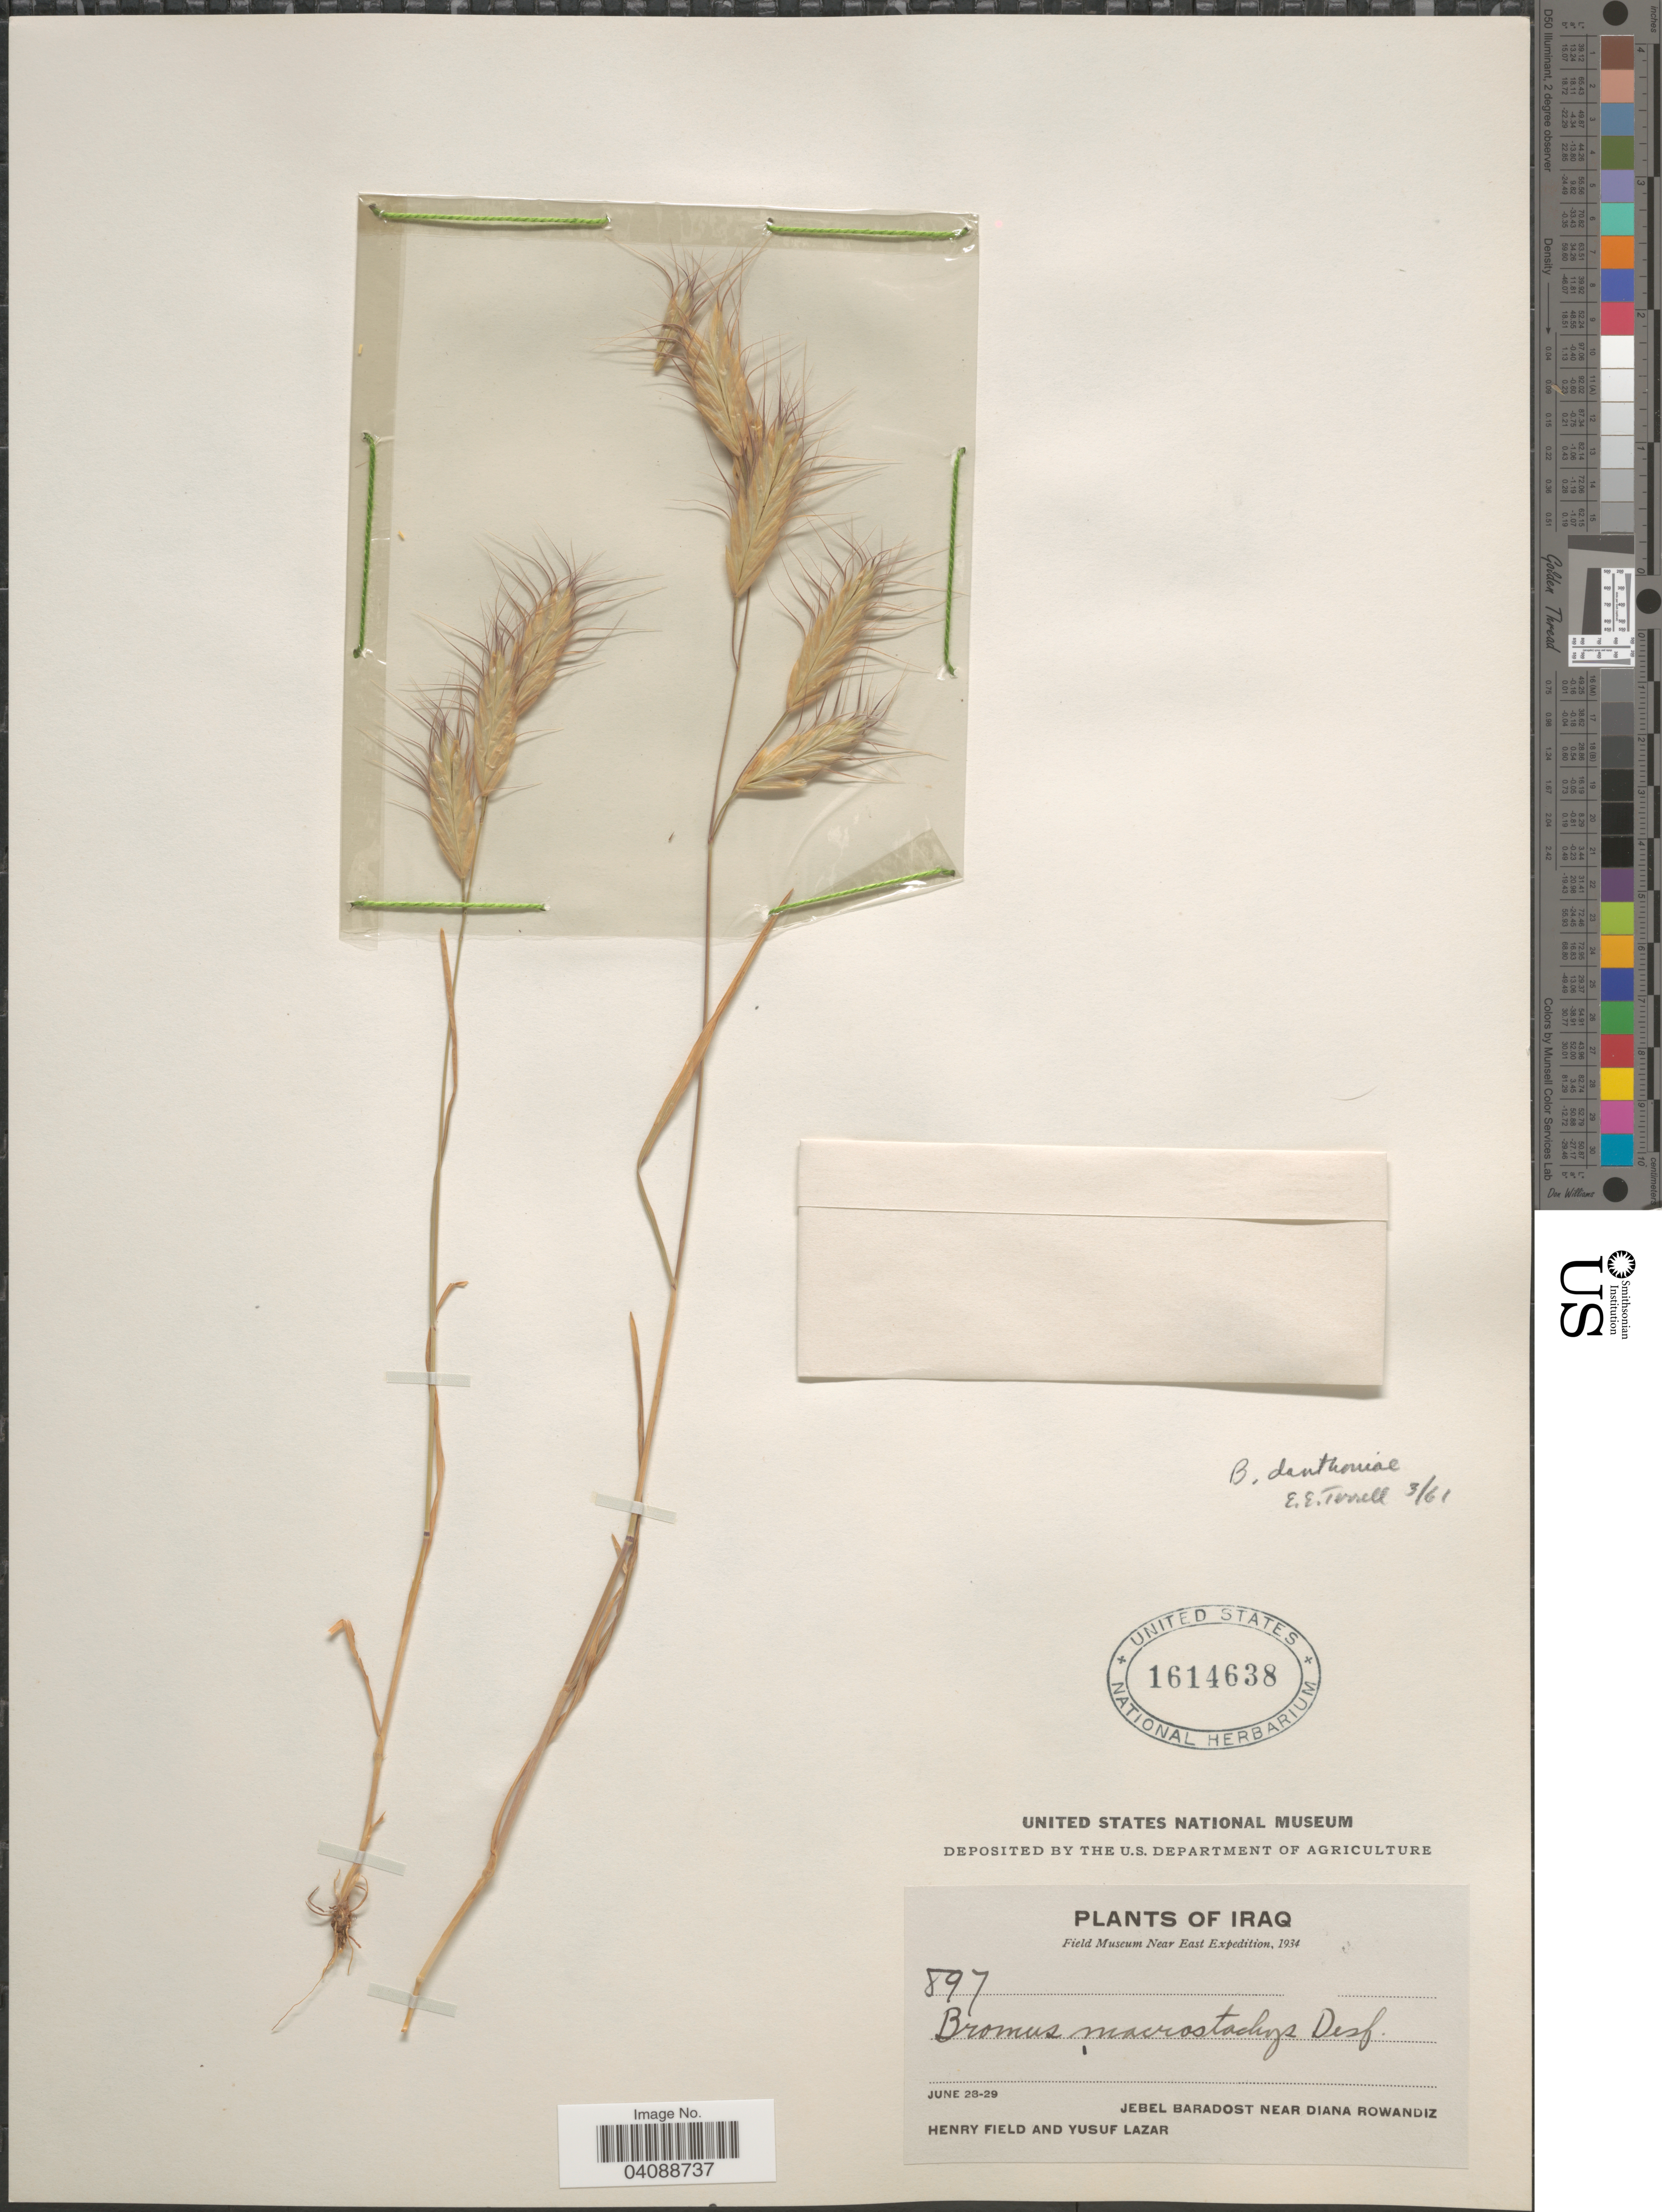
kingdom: Plantae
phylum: Tracheophyta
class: Liliopsida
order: Poales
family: Poaceae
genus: Bromus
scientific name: Bromus danthoniae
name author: Trin. ex C.A. Mey.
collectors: H. Field & Y. Lazar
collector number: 897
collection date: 1934-06-23/1934-06-29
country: Iraq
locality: Jebel Baradost near Diana Rowandiz. Field Museum Near East Expedition, 1934.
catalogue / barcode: US 1614638